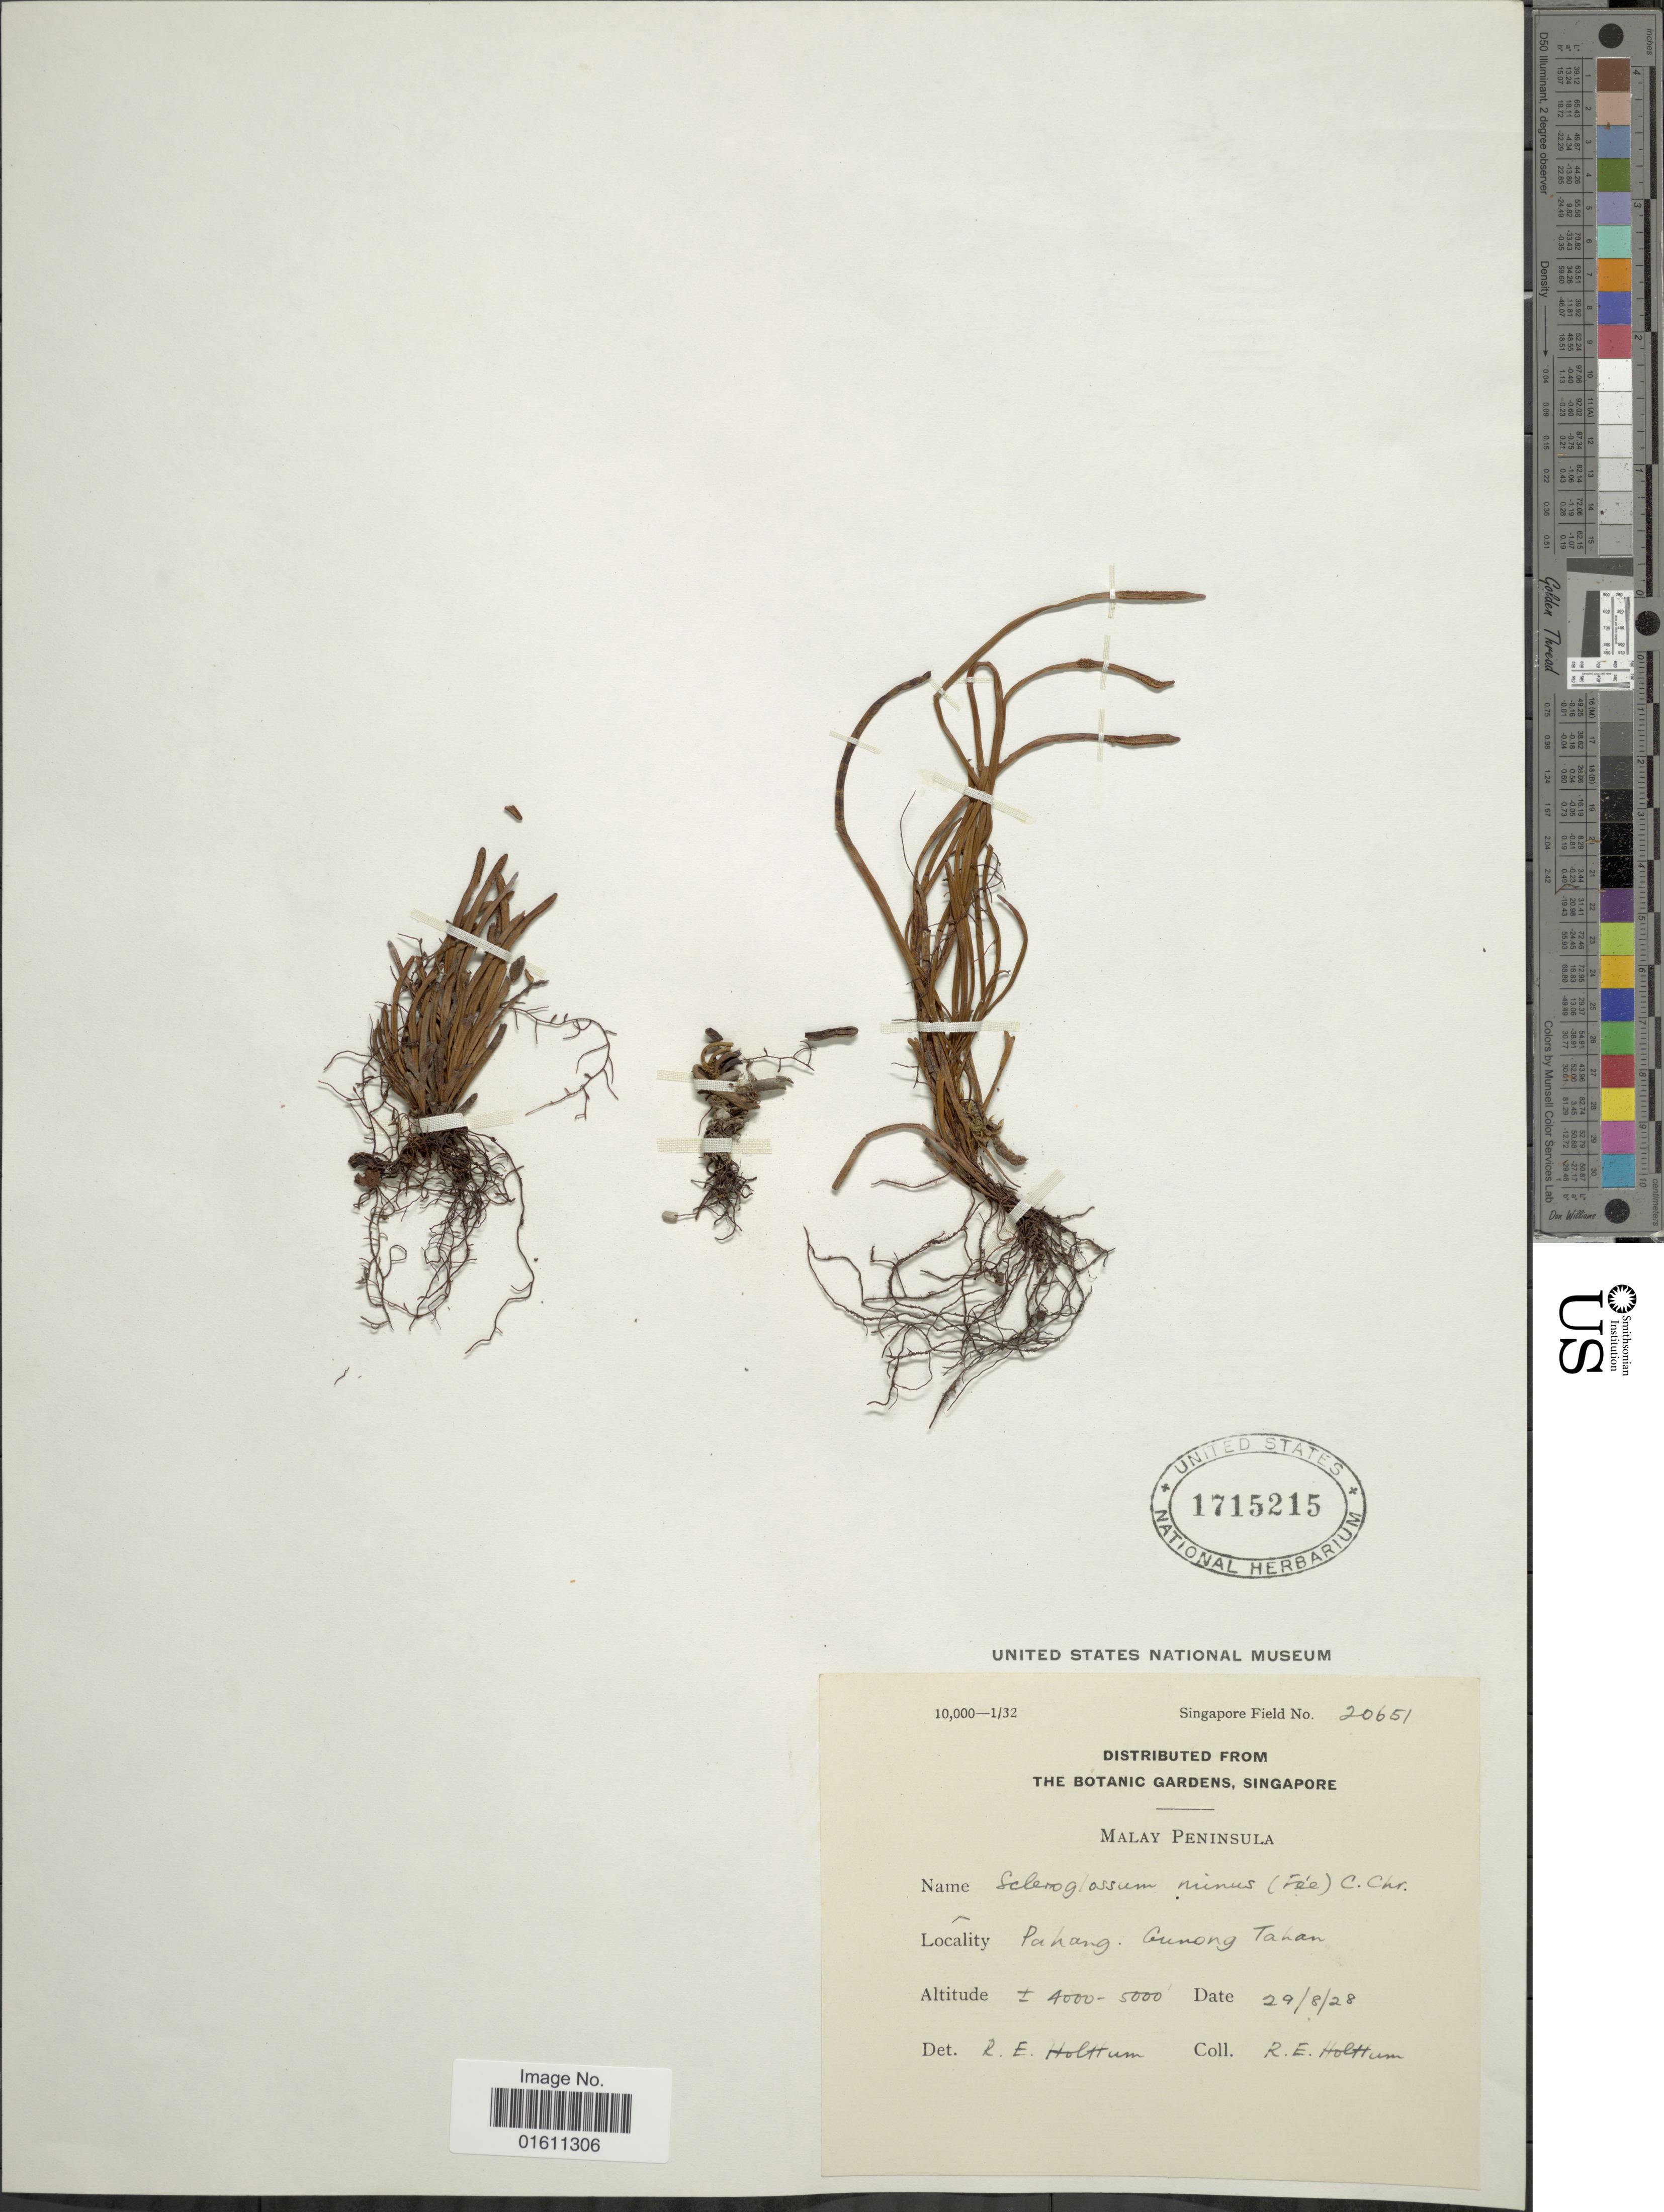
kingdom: Plantae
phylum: Tracheophyta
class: Polypodiopsida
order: Polypodiales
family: Polypodiaceae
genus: Scleroglossum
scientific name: Scleroglossum minus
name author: (Fée) C. Chr.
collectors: R. E. Holttum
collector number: Singapore Field 20651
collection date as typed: Transcribed d/m/y: 29/8/28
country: Malaysia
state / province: Pahang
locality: Malay Peninsula, Pahang, Gunong Tahan.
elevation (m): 1219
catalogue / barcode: US 1715215